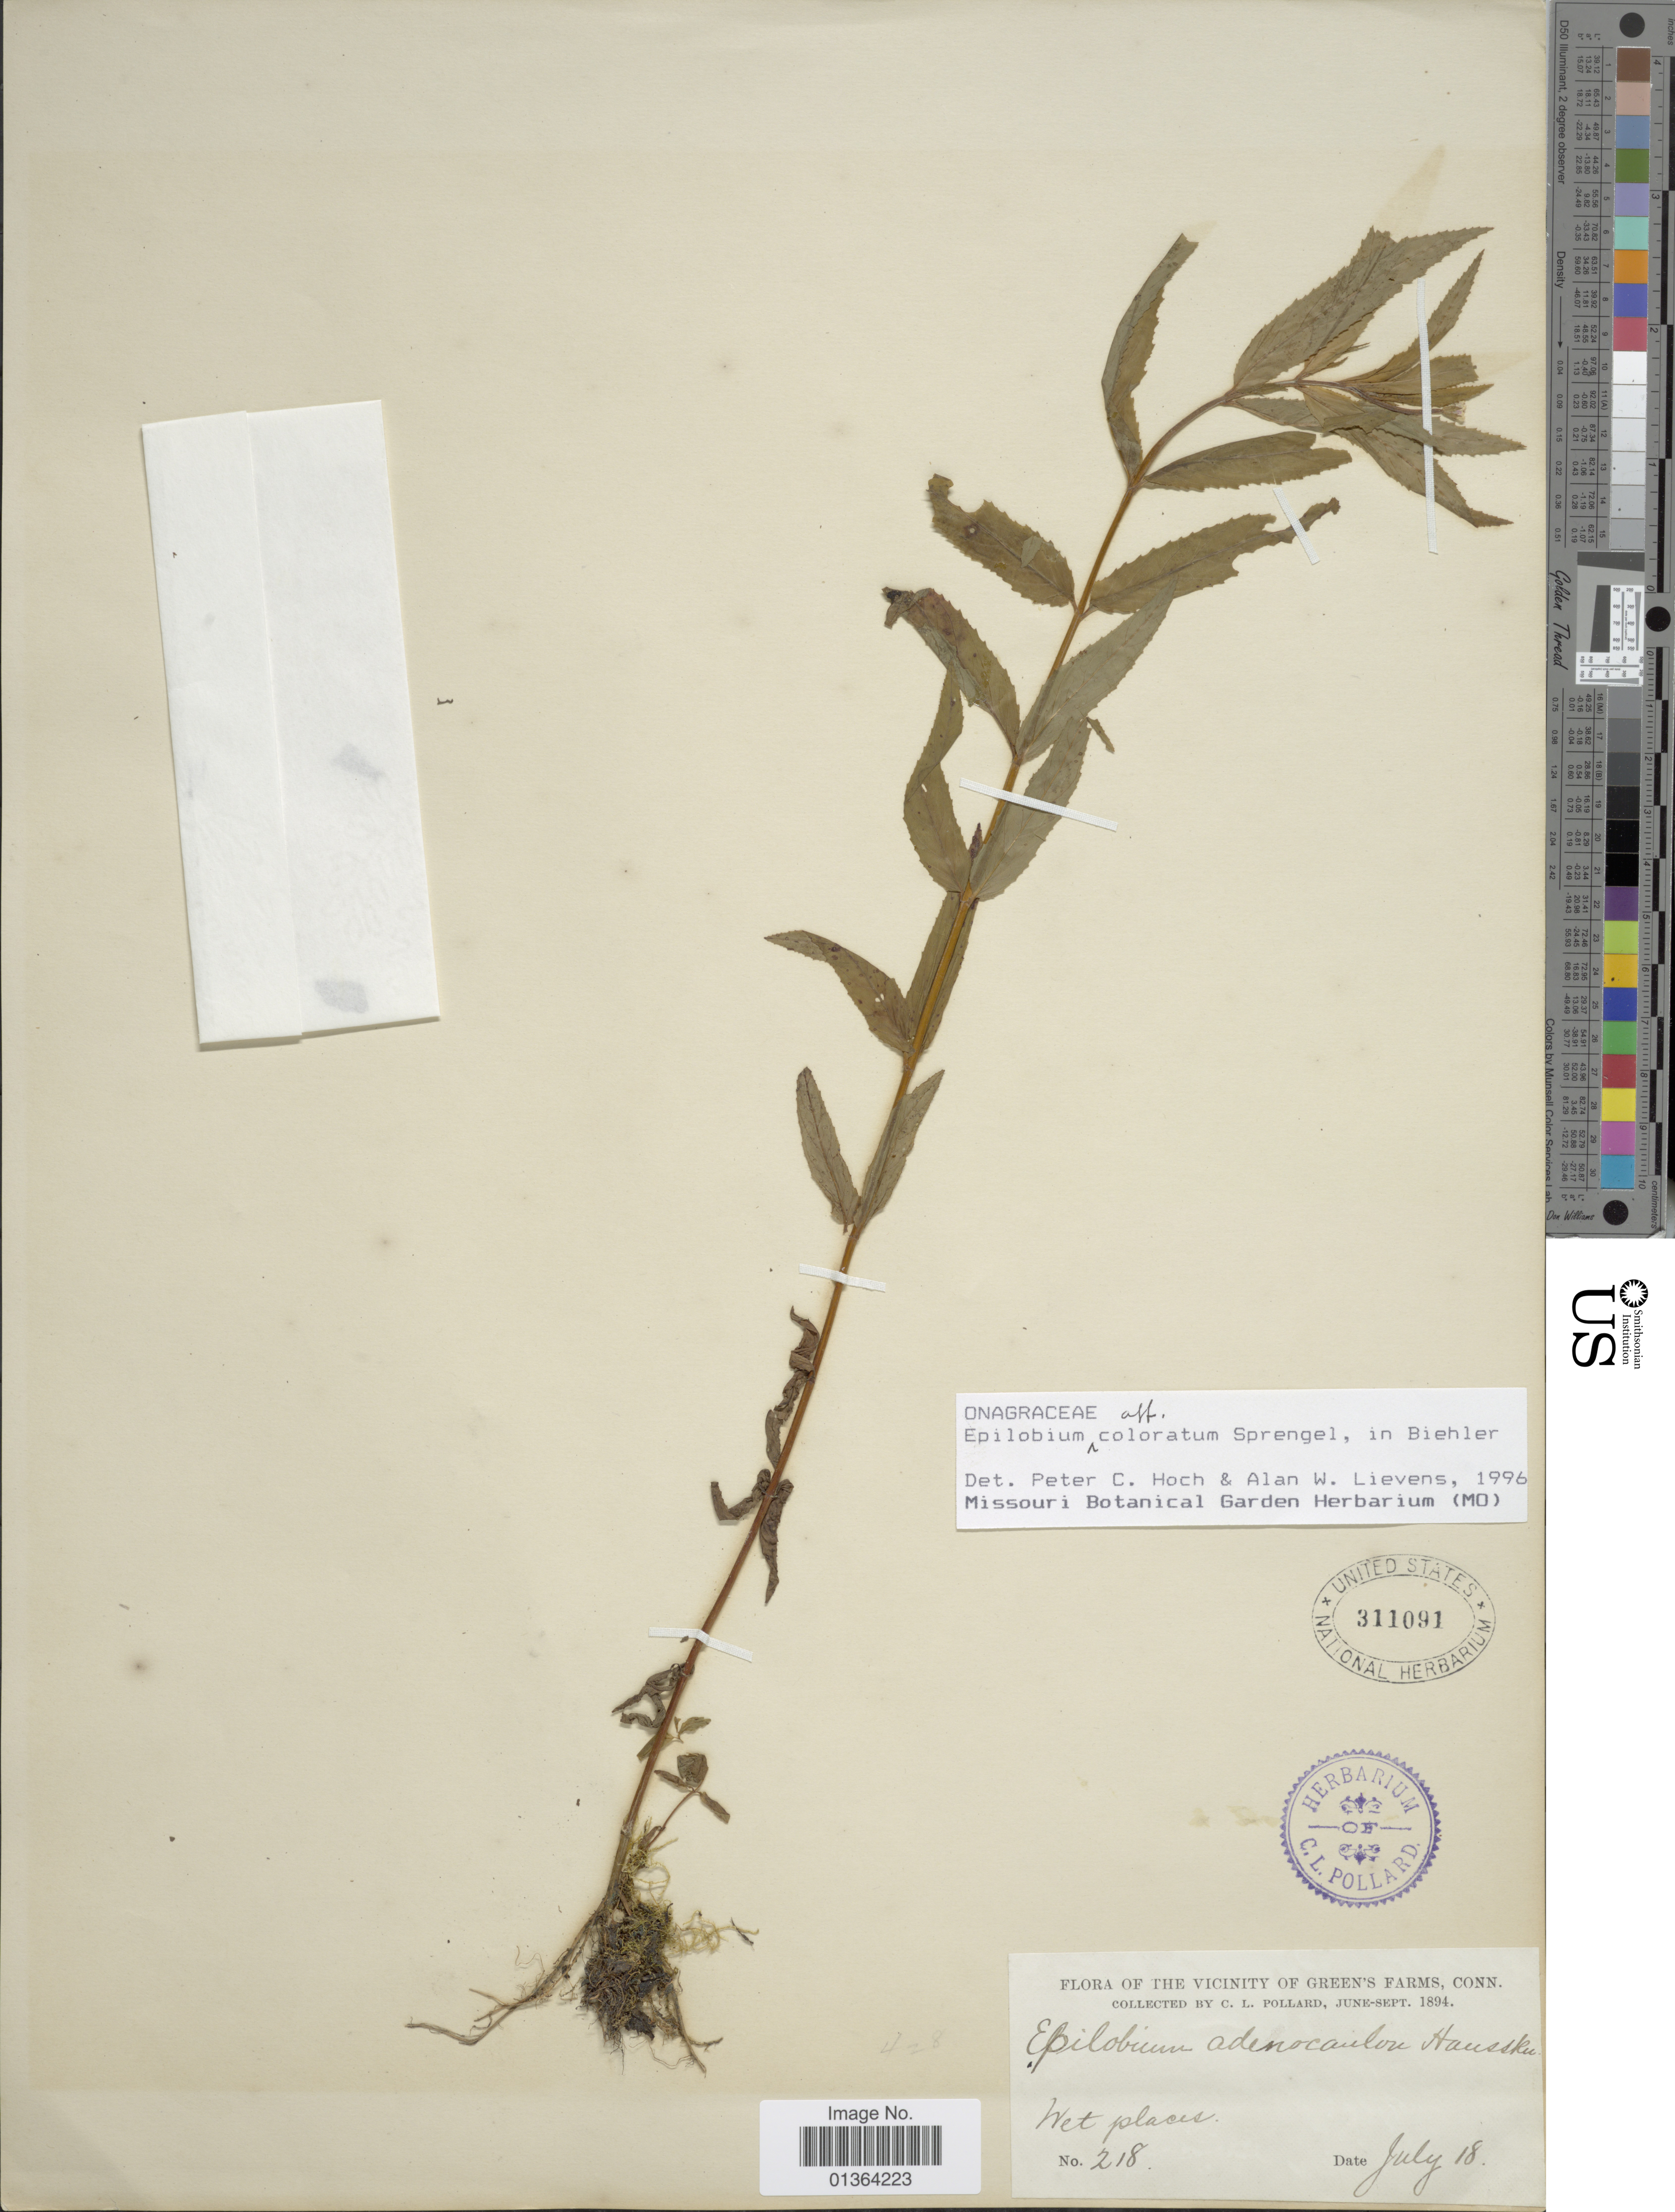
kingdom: Plantae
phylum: Tracheophyta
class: Magnoliopsida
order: Myrtales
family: Onagraceae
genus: Epilobium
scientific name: Epilobium coloratum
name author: Biehler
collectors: C. L. Pollard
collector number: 218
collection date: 1894-07-18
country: United States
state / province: Connecticut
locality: Vicinity of Green's Farms.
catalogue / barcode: US 311091